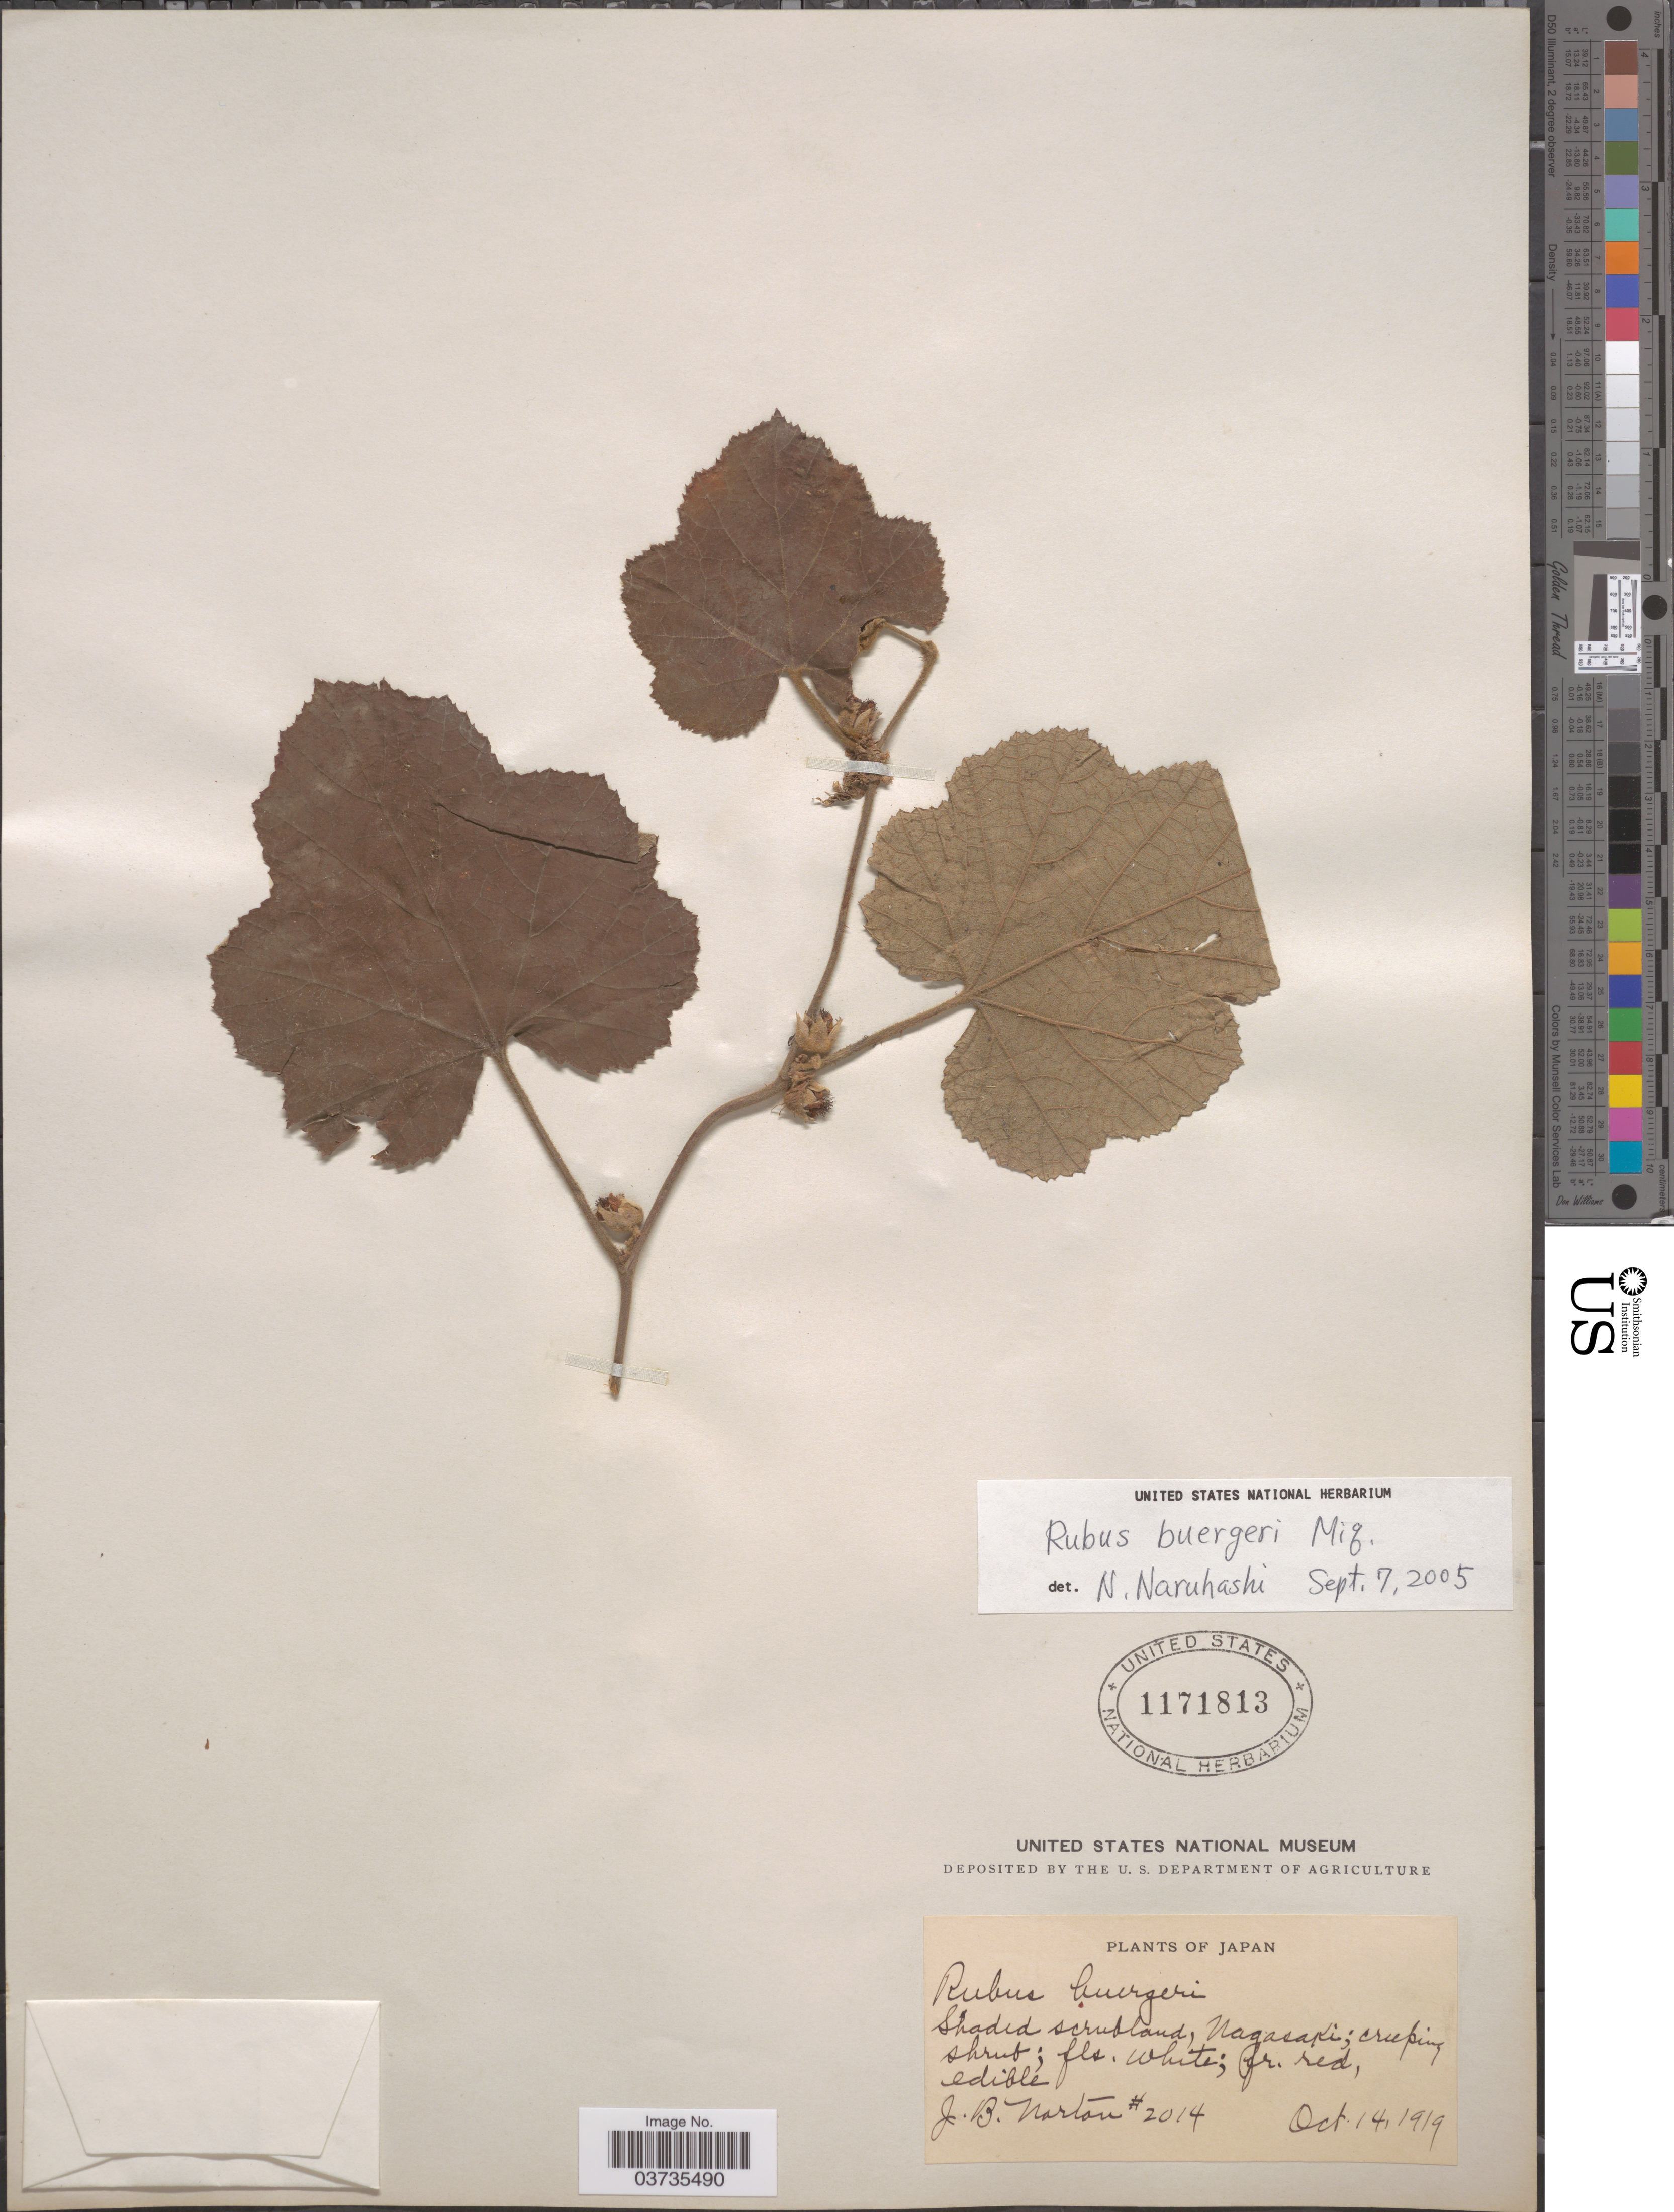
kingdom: Plantae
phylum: Tracheophyta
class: Magnoliopsida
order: Rosales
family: Rosaceae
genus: Rubus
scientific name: Rubus buergeri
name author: Miq.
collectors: J. B. Norton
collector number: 2014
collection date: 1919-10-14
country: Japan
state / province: Nagasaki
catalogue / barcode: US 1171813